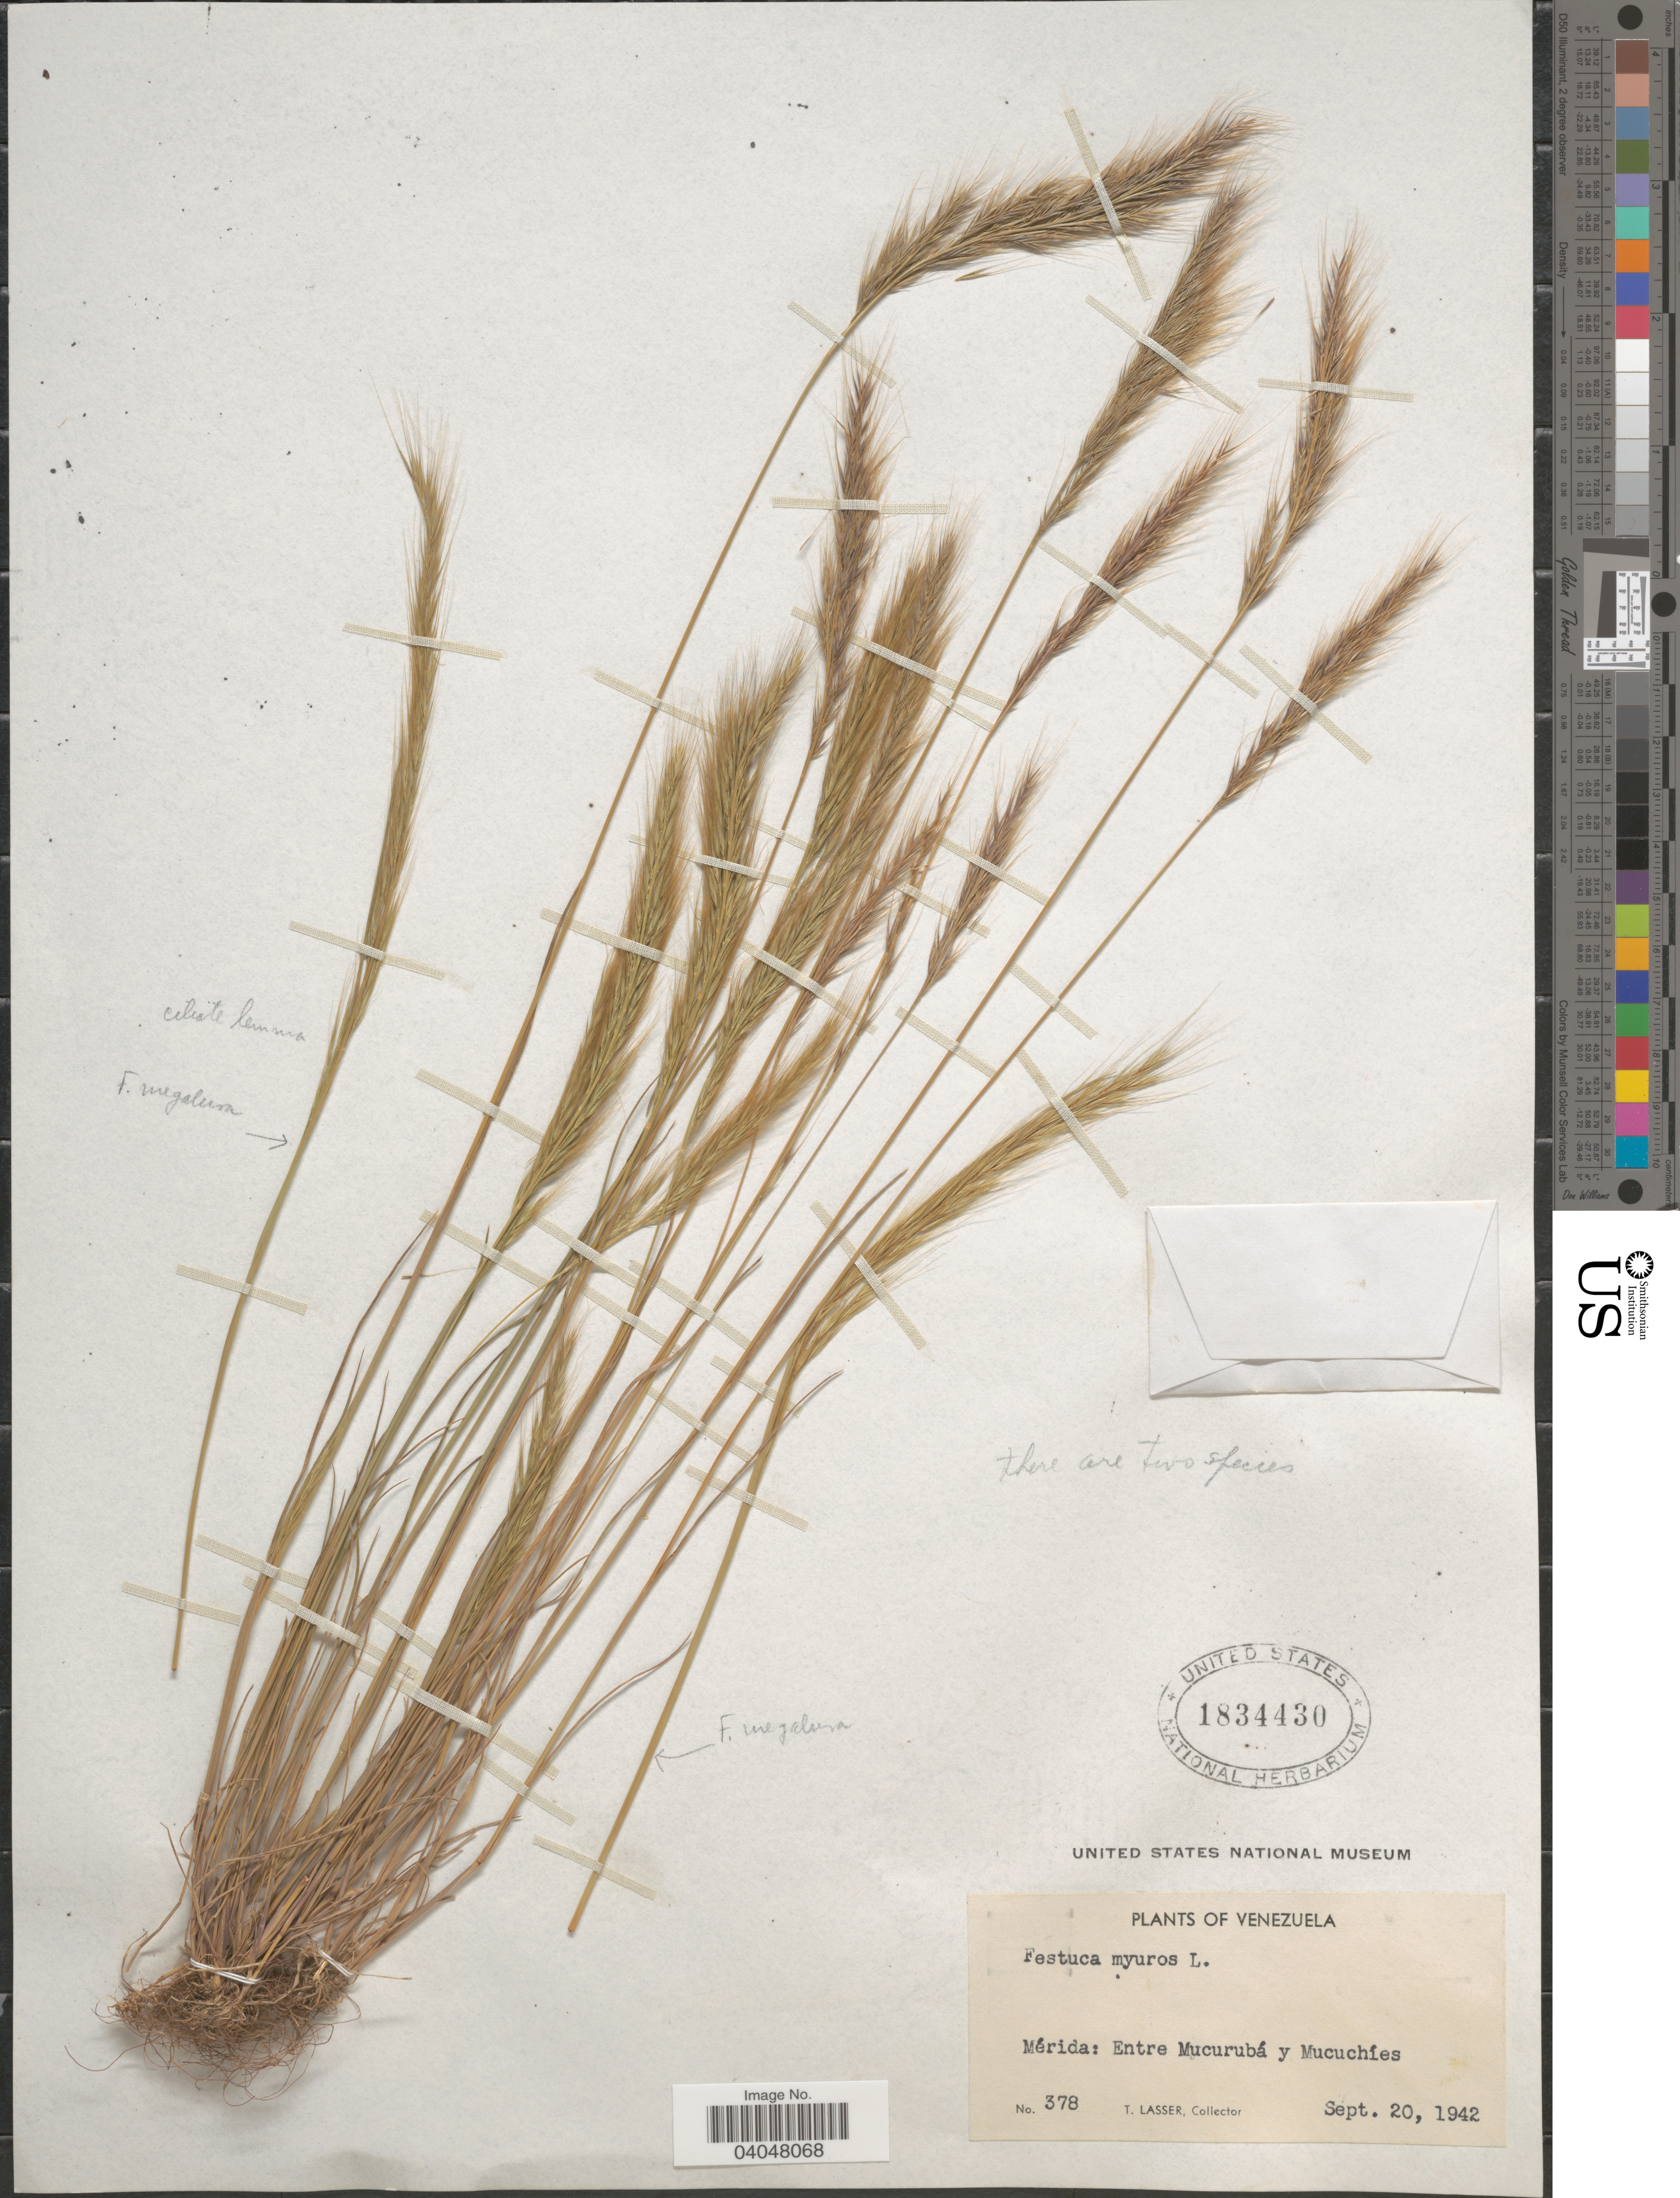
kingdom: Plantae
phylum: Tracheophyta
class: Liliopsida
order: Poales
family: Poaceae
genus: Festuca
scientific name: Festuca myuros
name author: L.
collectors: T. Lasser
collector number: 378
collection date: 1942-09-20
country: Venezuela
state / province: Merida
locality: Entre Mucurubá y Mucuchíes.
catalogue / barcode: US 1834430